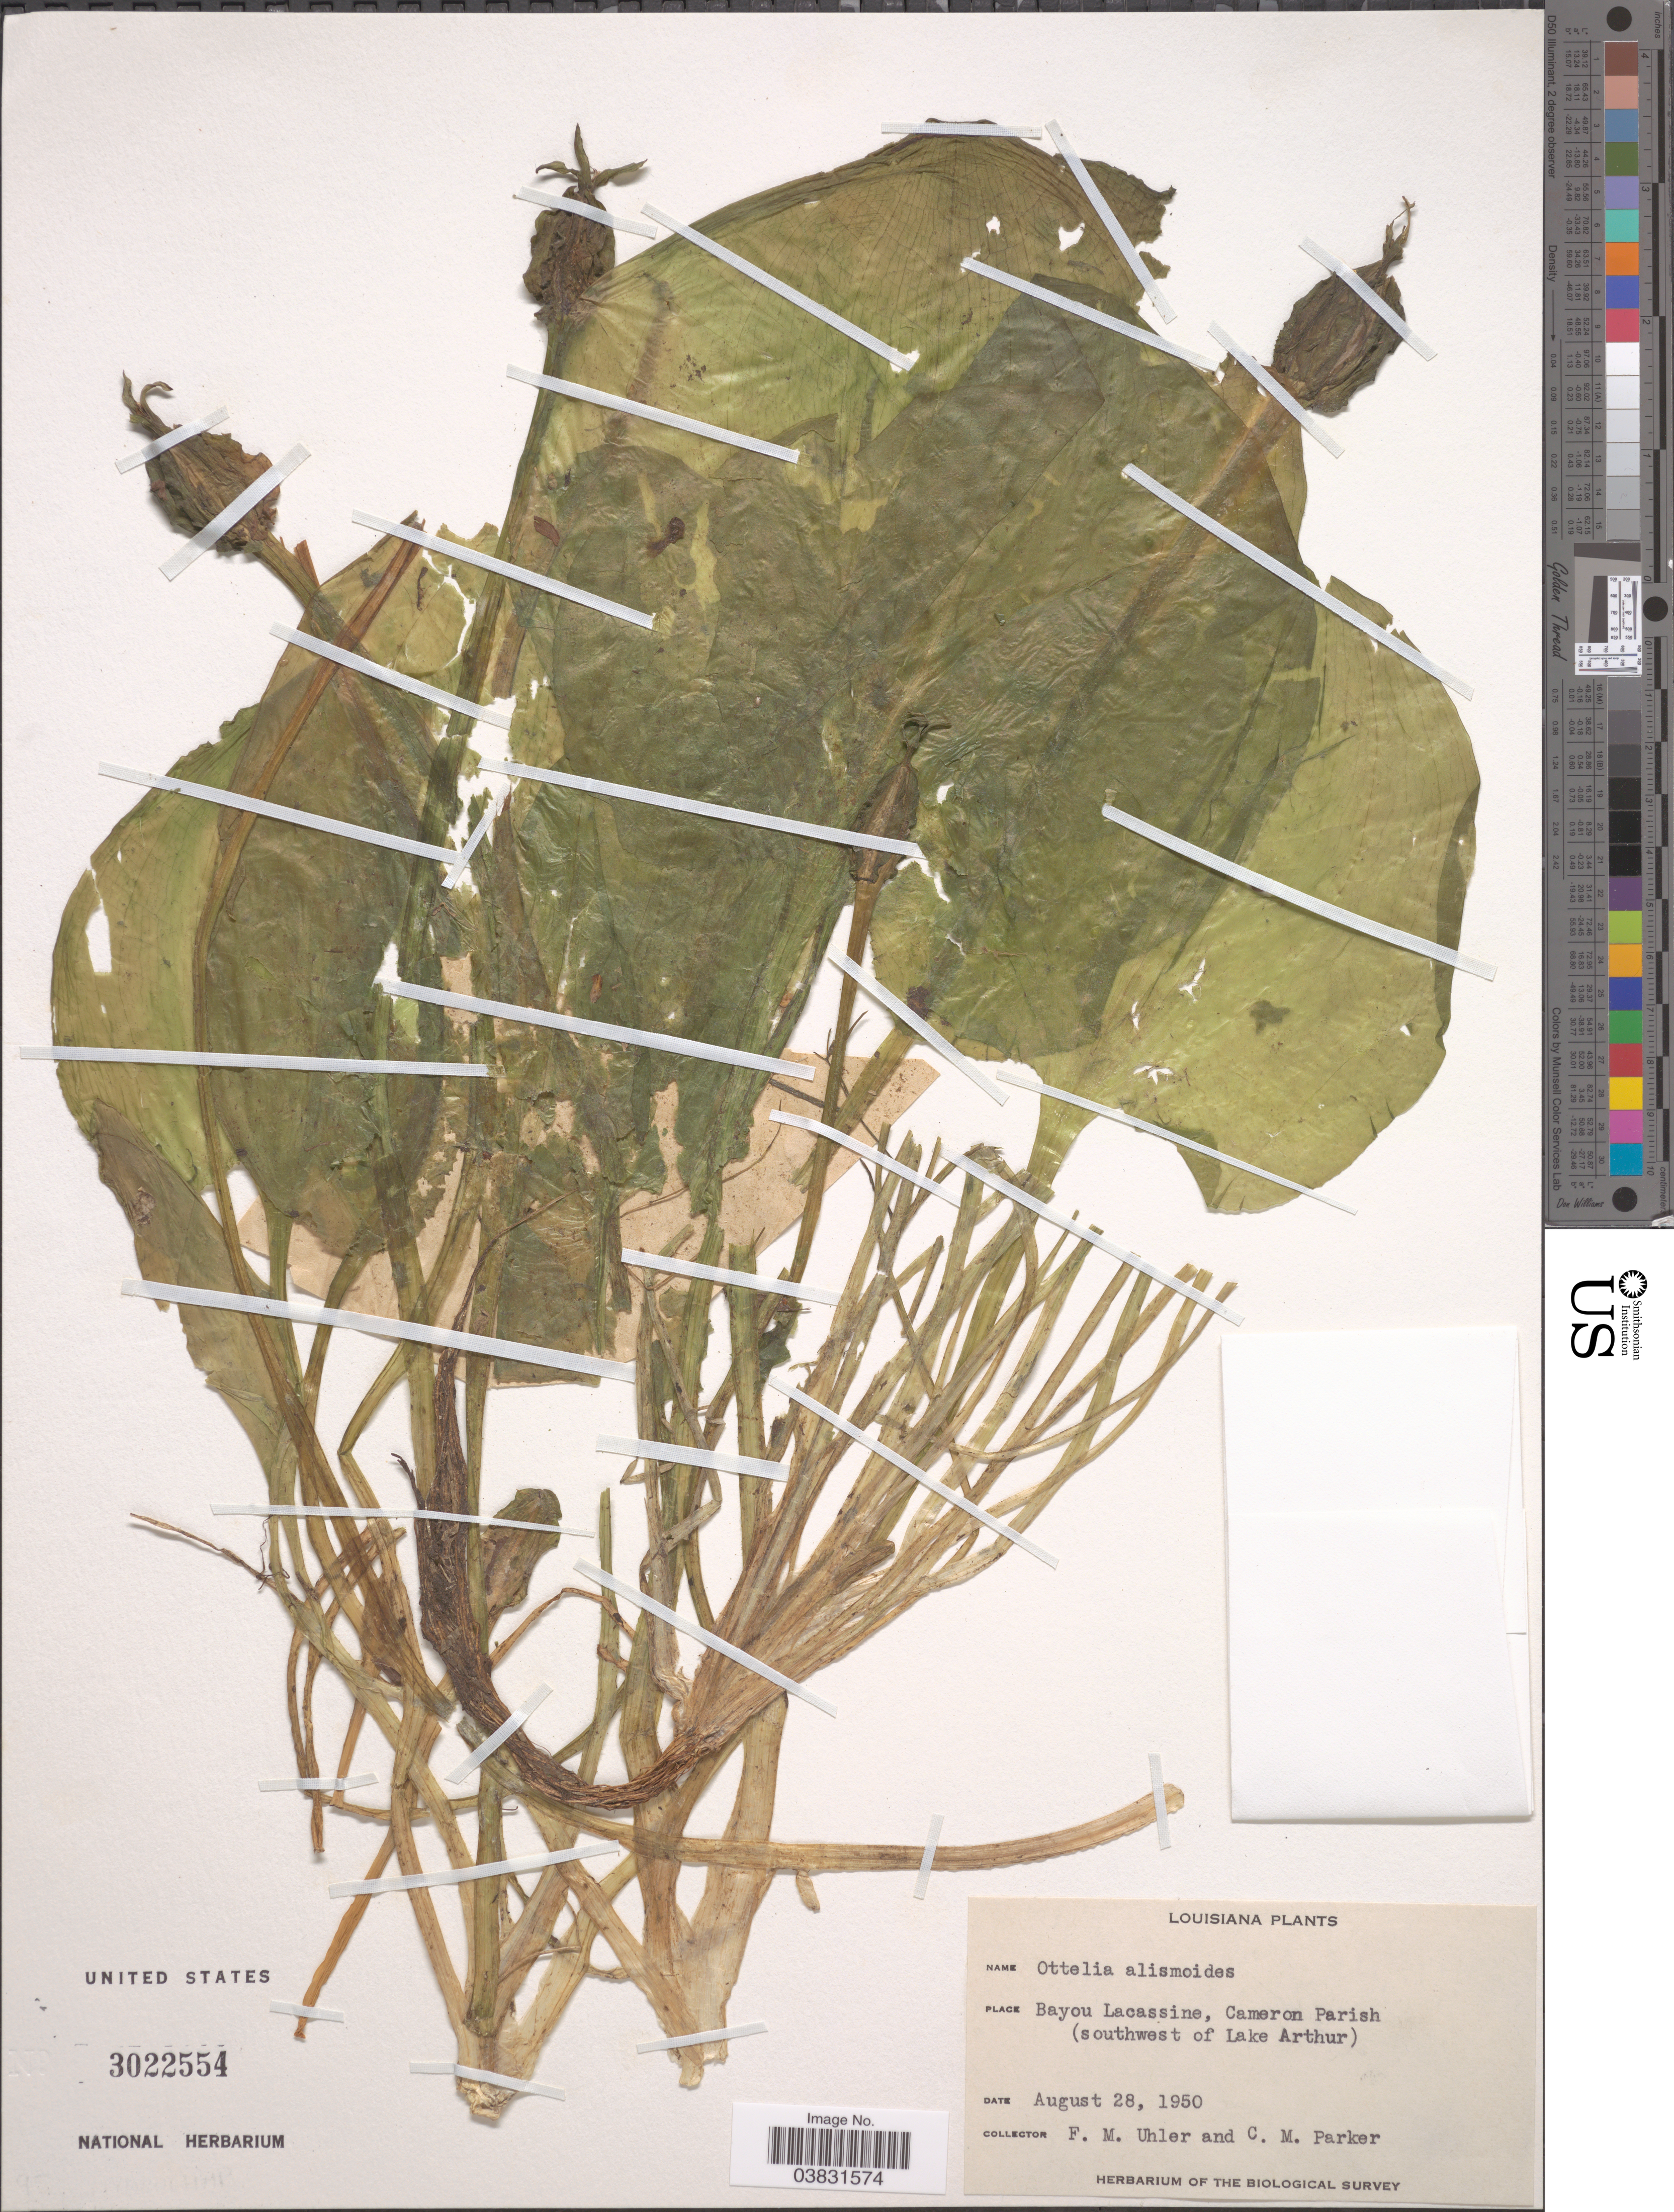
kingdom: Plantae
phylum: Tracheophyta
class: Liliopsida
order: Alismatales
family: Hydrocharitaceae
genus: Ottelia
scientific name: Ottelia alismoides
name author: Pers.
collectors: F. M. Uhler & C. Parker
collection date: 1950-08-28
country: United States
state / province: Louisiana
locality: Bayou Lacassine, Cameron Parish (southwest of Lake Arthur).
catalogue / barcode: US 3022554